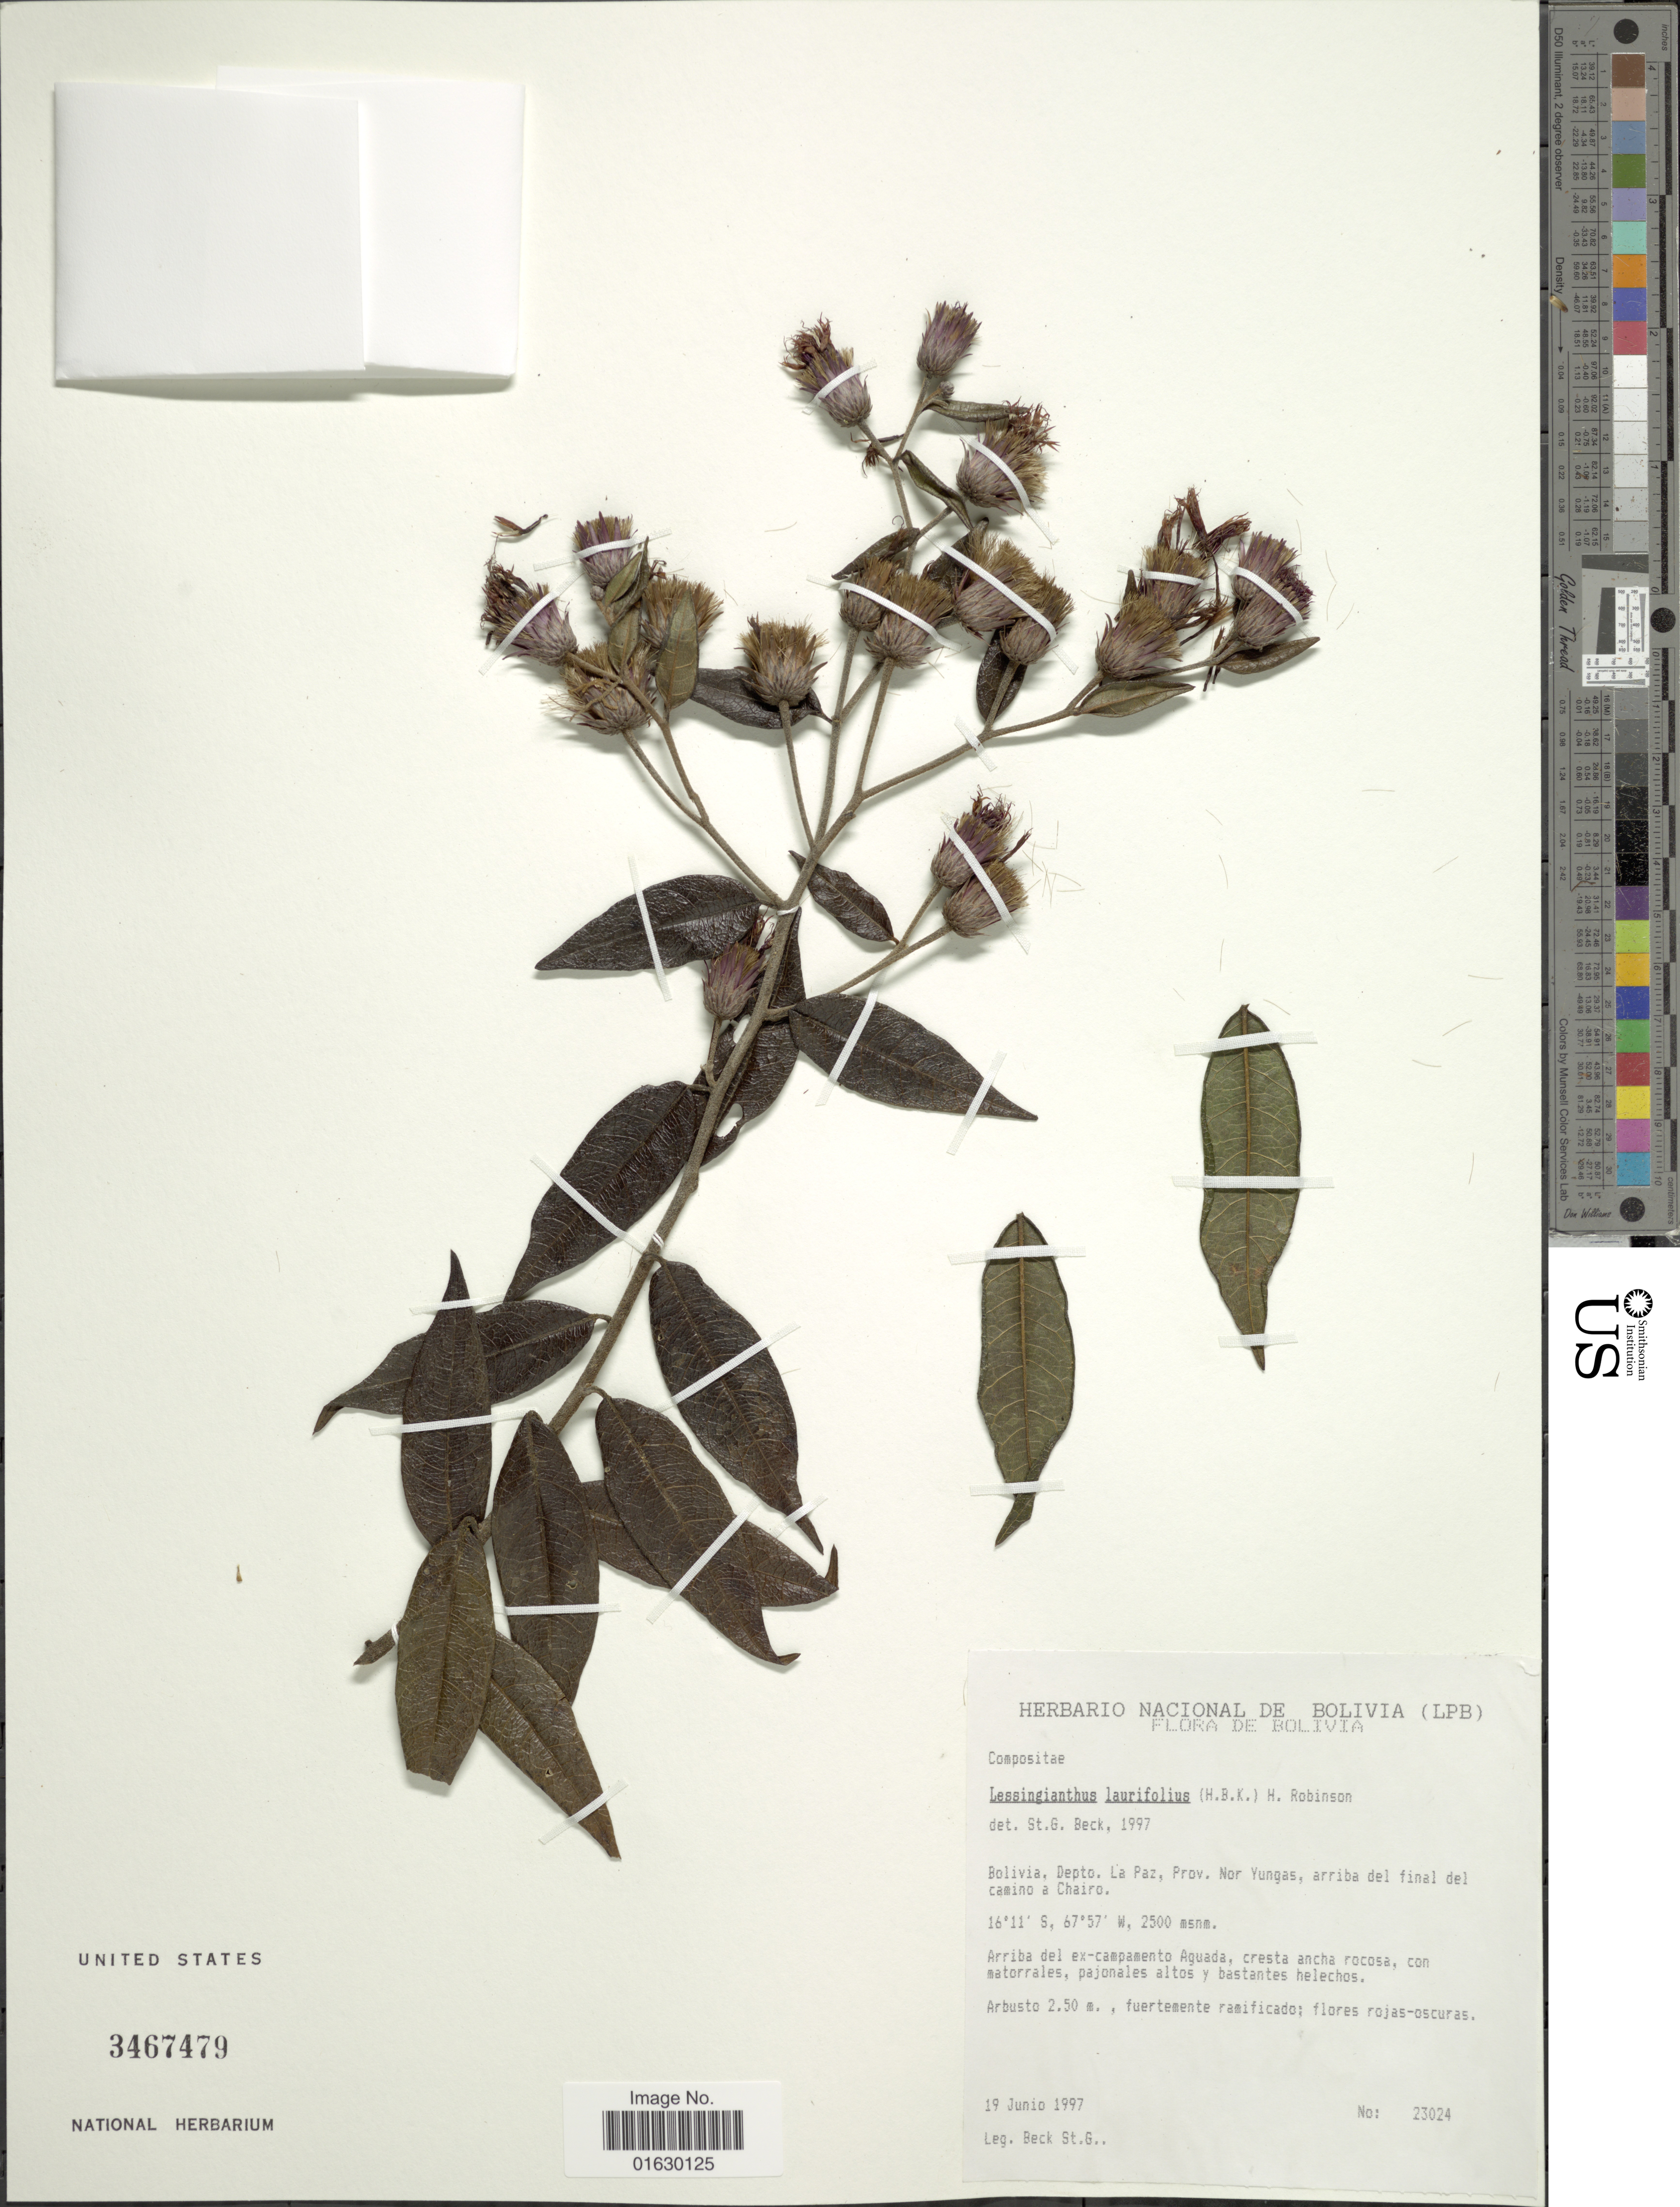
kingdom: Plantae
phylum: Tracheophyta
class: Magnoliopsida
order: Asterales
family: Asteraceae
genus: Lessingianthus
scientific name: Lessingianthus laurifolius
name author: (DC.) H. Rob.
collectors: S. G. Beck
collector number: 23024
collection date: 1997-06-19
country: Bolivia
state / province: La Paz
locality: Depto La Paz, Prov. Nor Yungas, arriba del final del camino a Chairo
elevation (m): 2500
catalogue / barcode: US 3467479